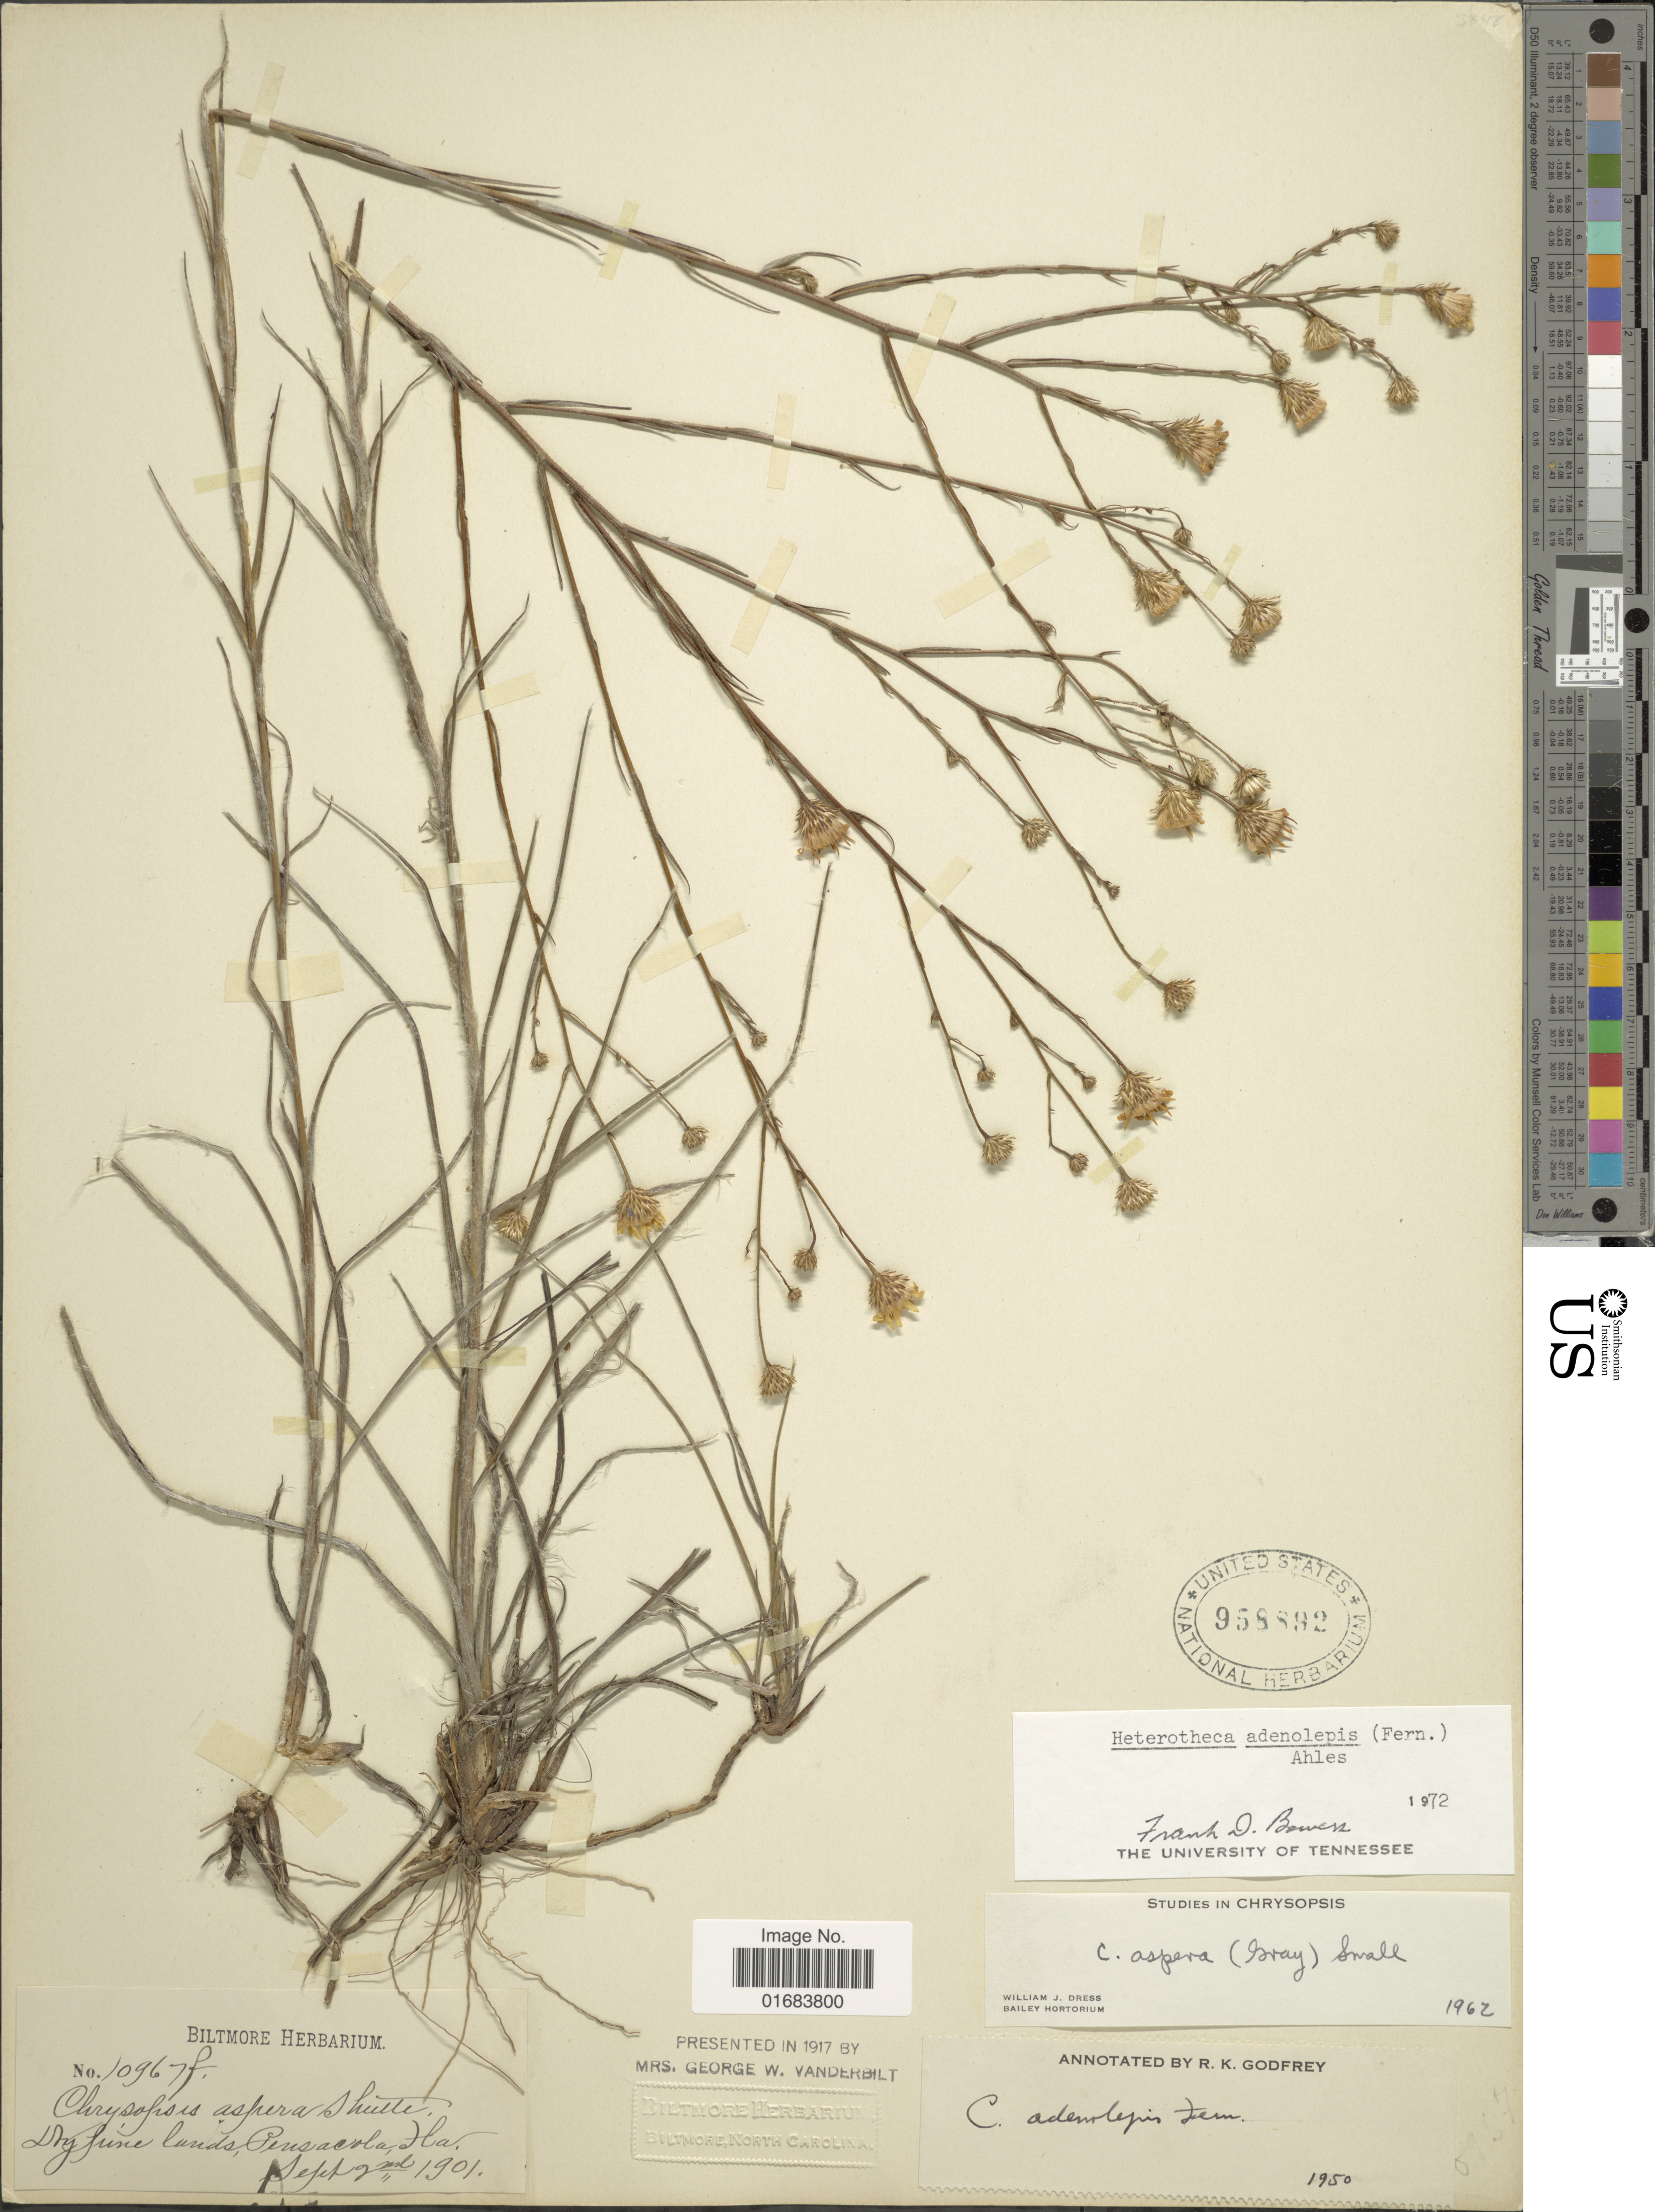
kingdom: Plantae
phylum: Tracheophyta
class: Magnoliopsida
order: Asterales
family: Asteraceae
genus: Pityopsis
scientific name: Pityopsis adenolepis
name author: (Fernald) Semple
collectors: ex herb. Biltmore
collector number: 10967f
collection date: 1901-09-09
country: United States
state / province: Florida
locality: Pensaerla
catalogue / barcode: US 958892